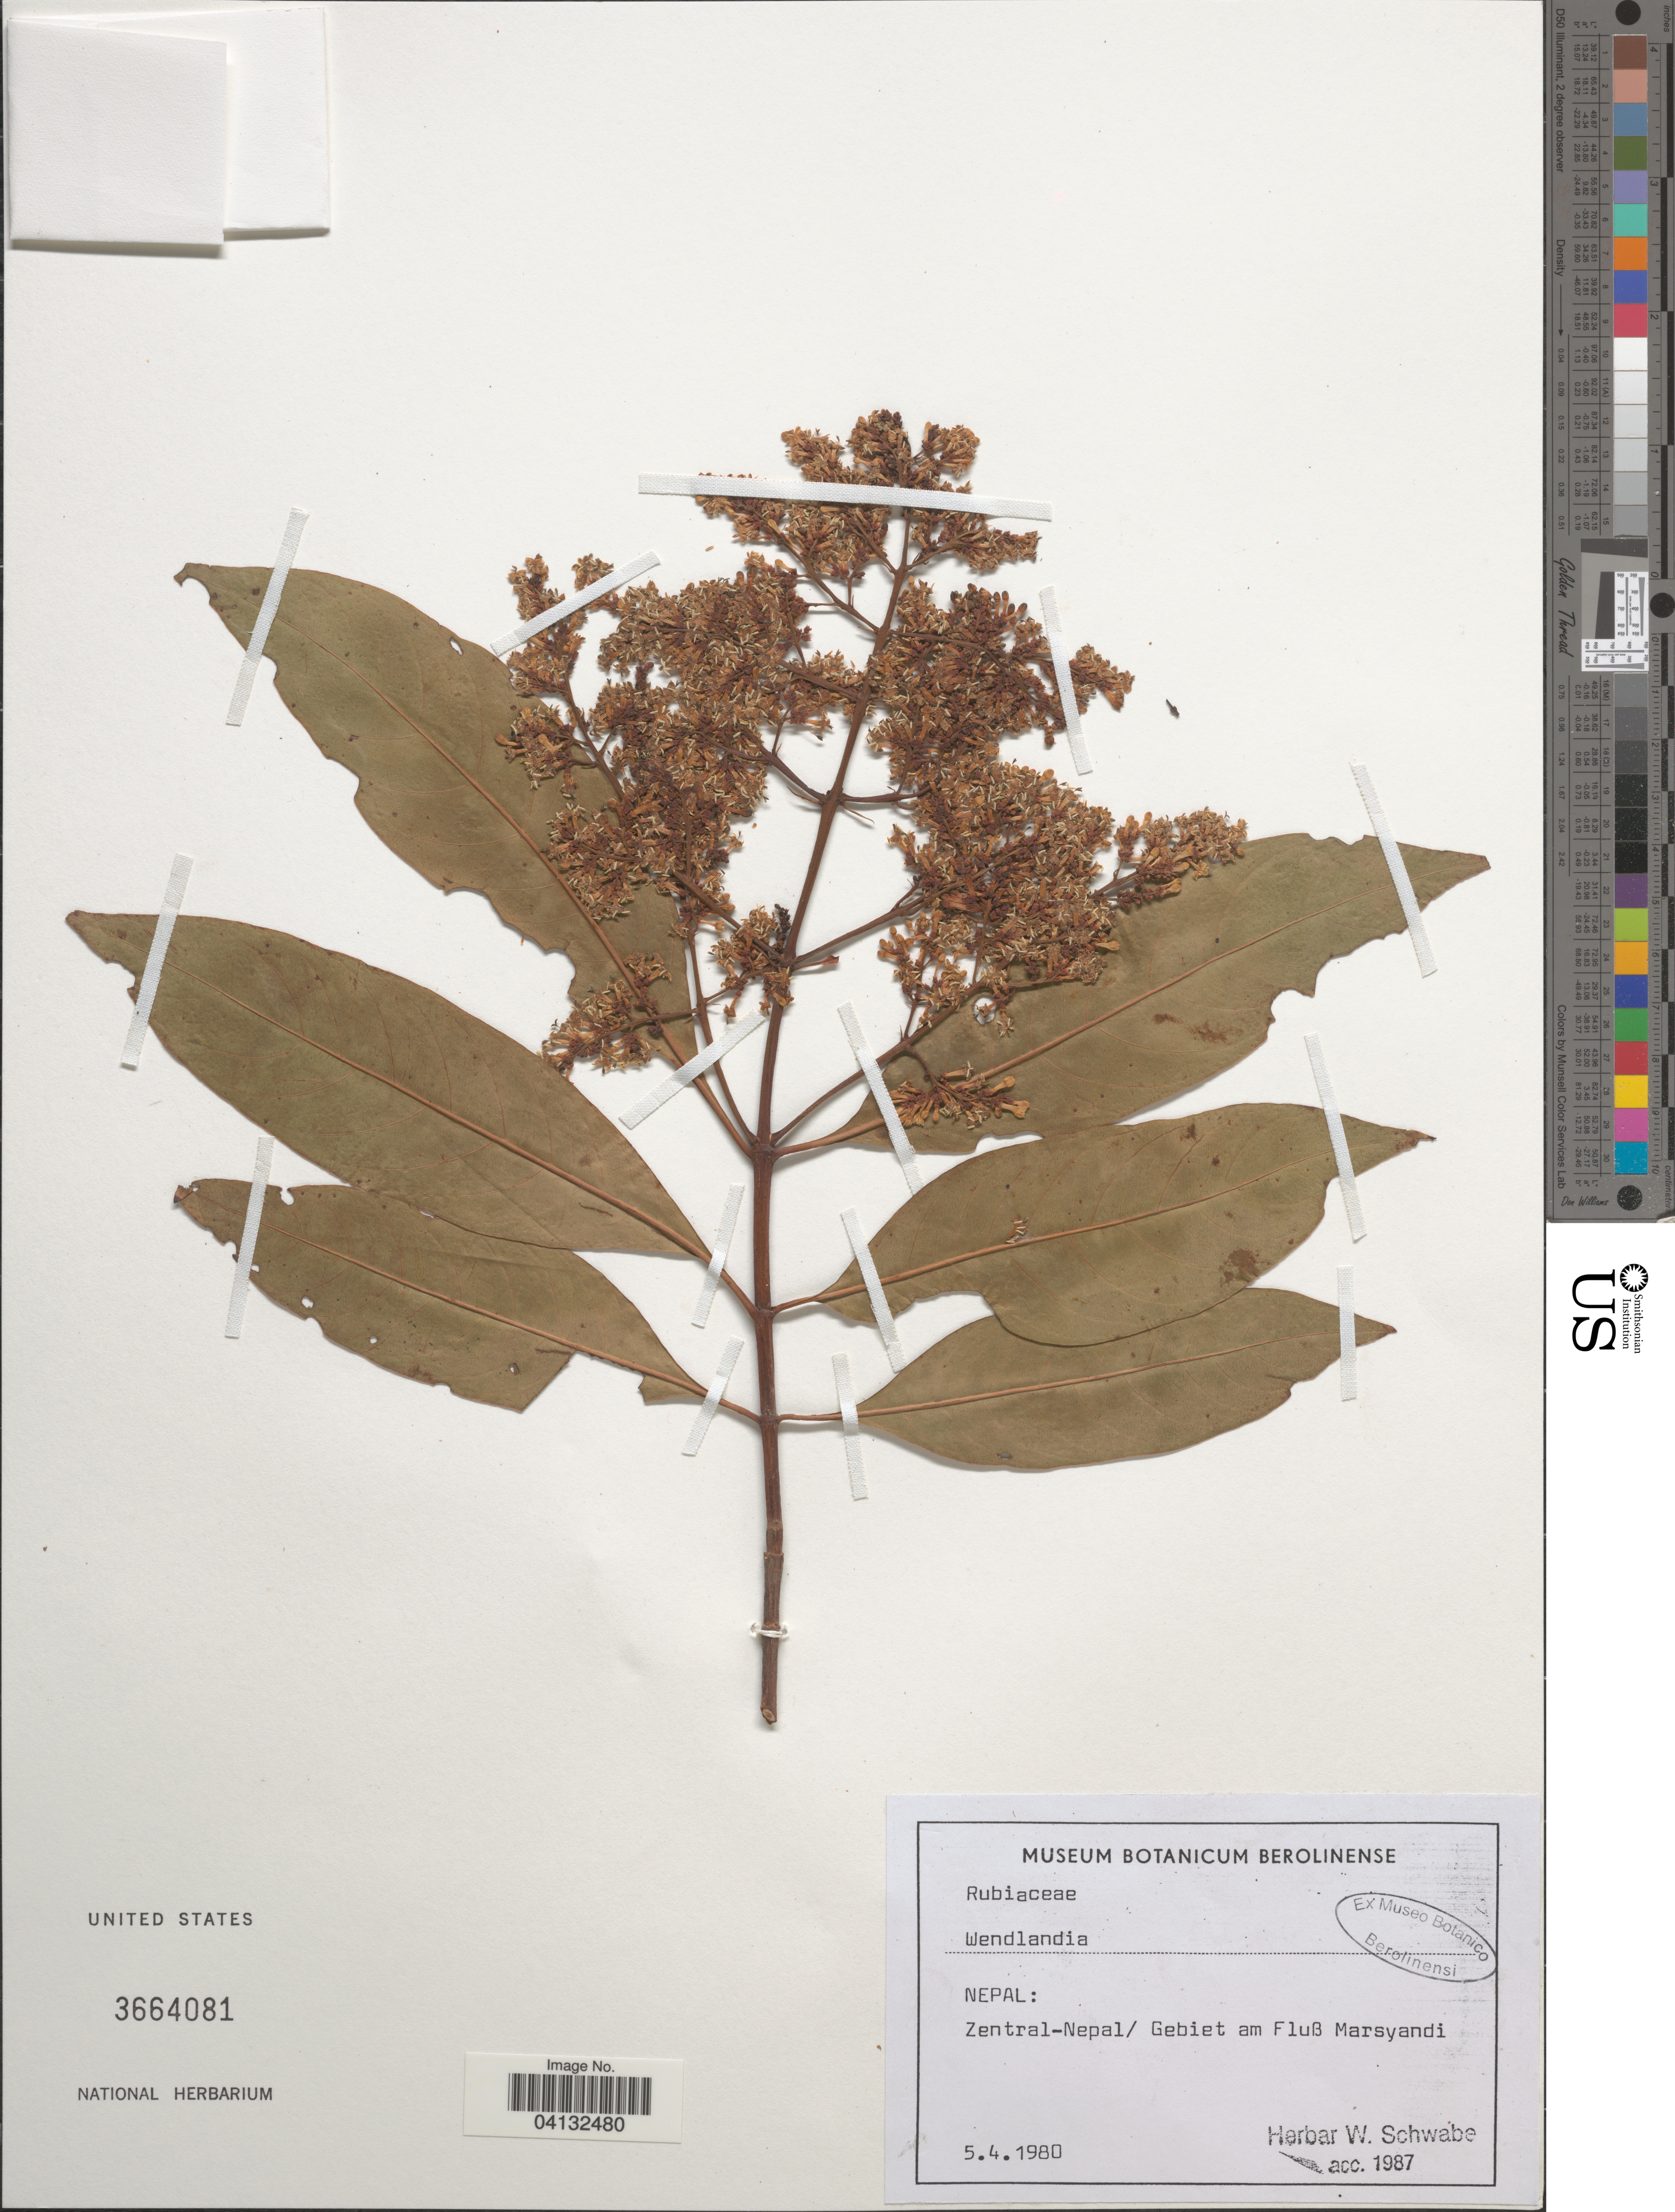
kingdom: Plantae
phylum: Tracheophyta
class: Magnoliopsida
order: Gentianales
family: Rubiaceae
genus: Wendlandia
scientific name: Wendlandia sp.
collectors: H. Schwabe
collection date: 1980-04-05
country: Nepal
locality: Zentral-Nepal/ Gebiet am Fluß Marsyandi.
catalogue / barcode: US 3664081